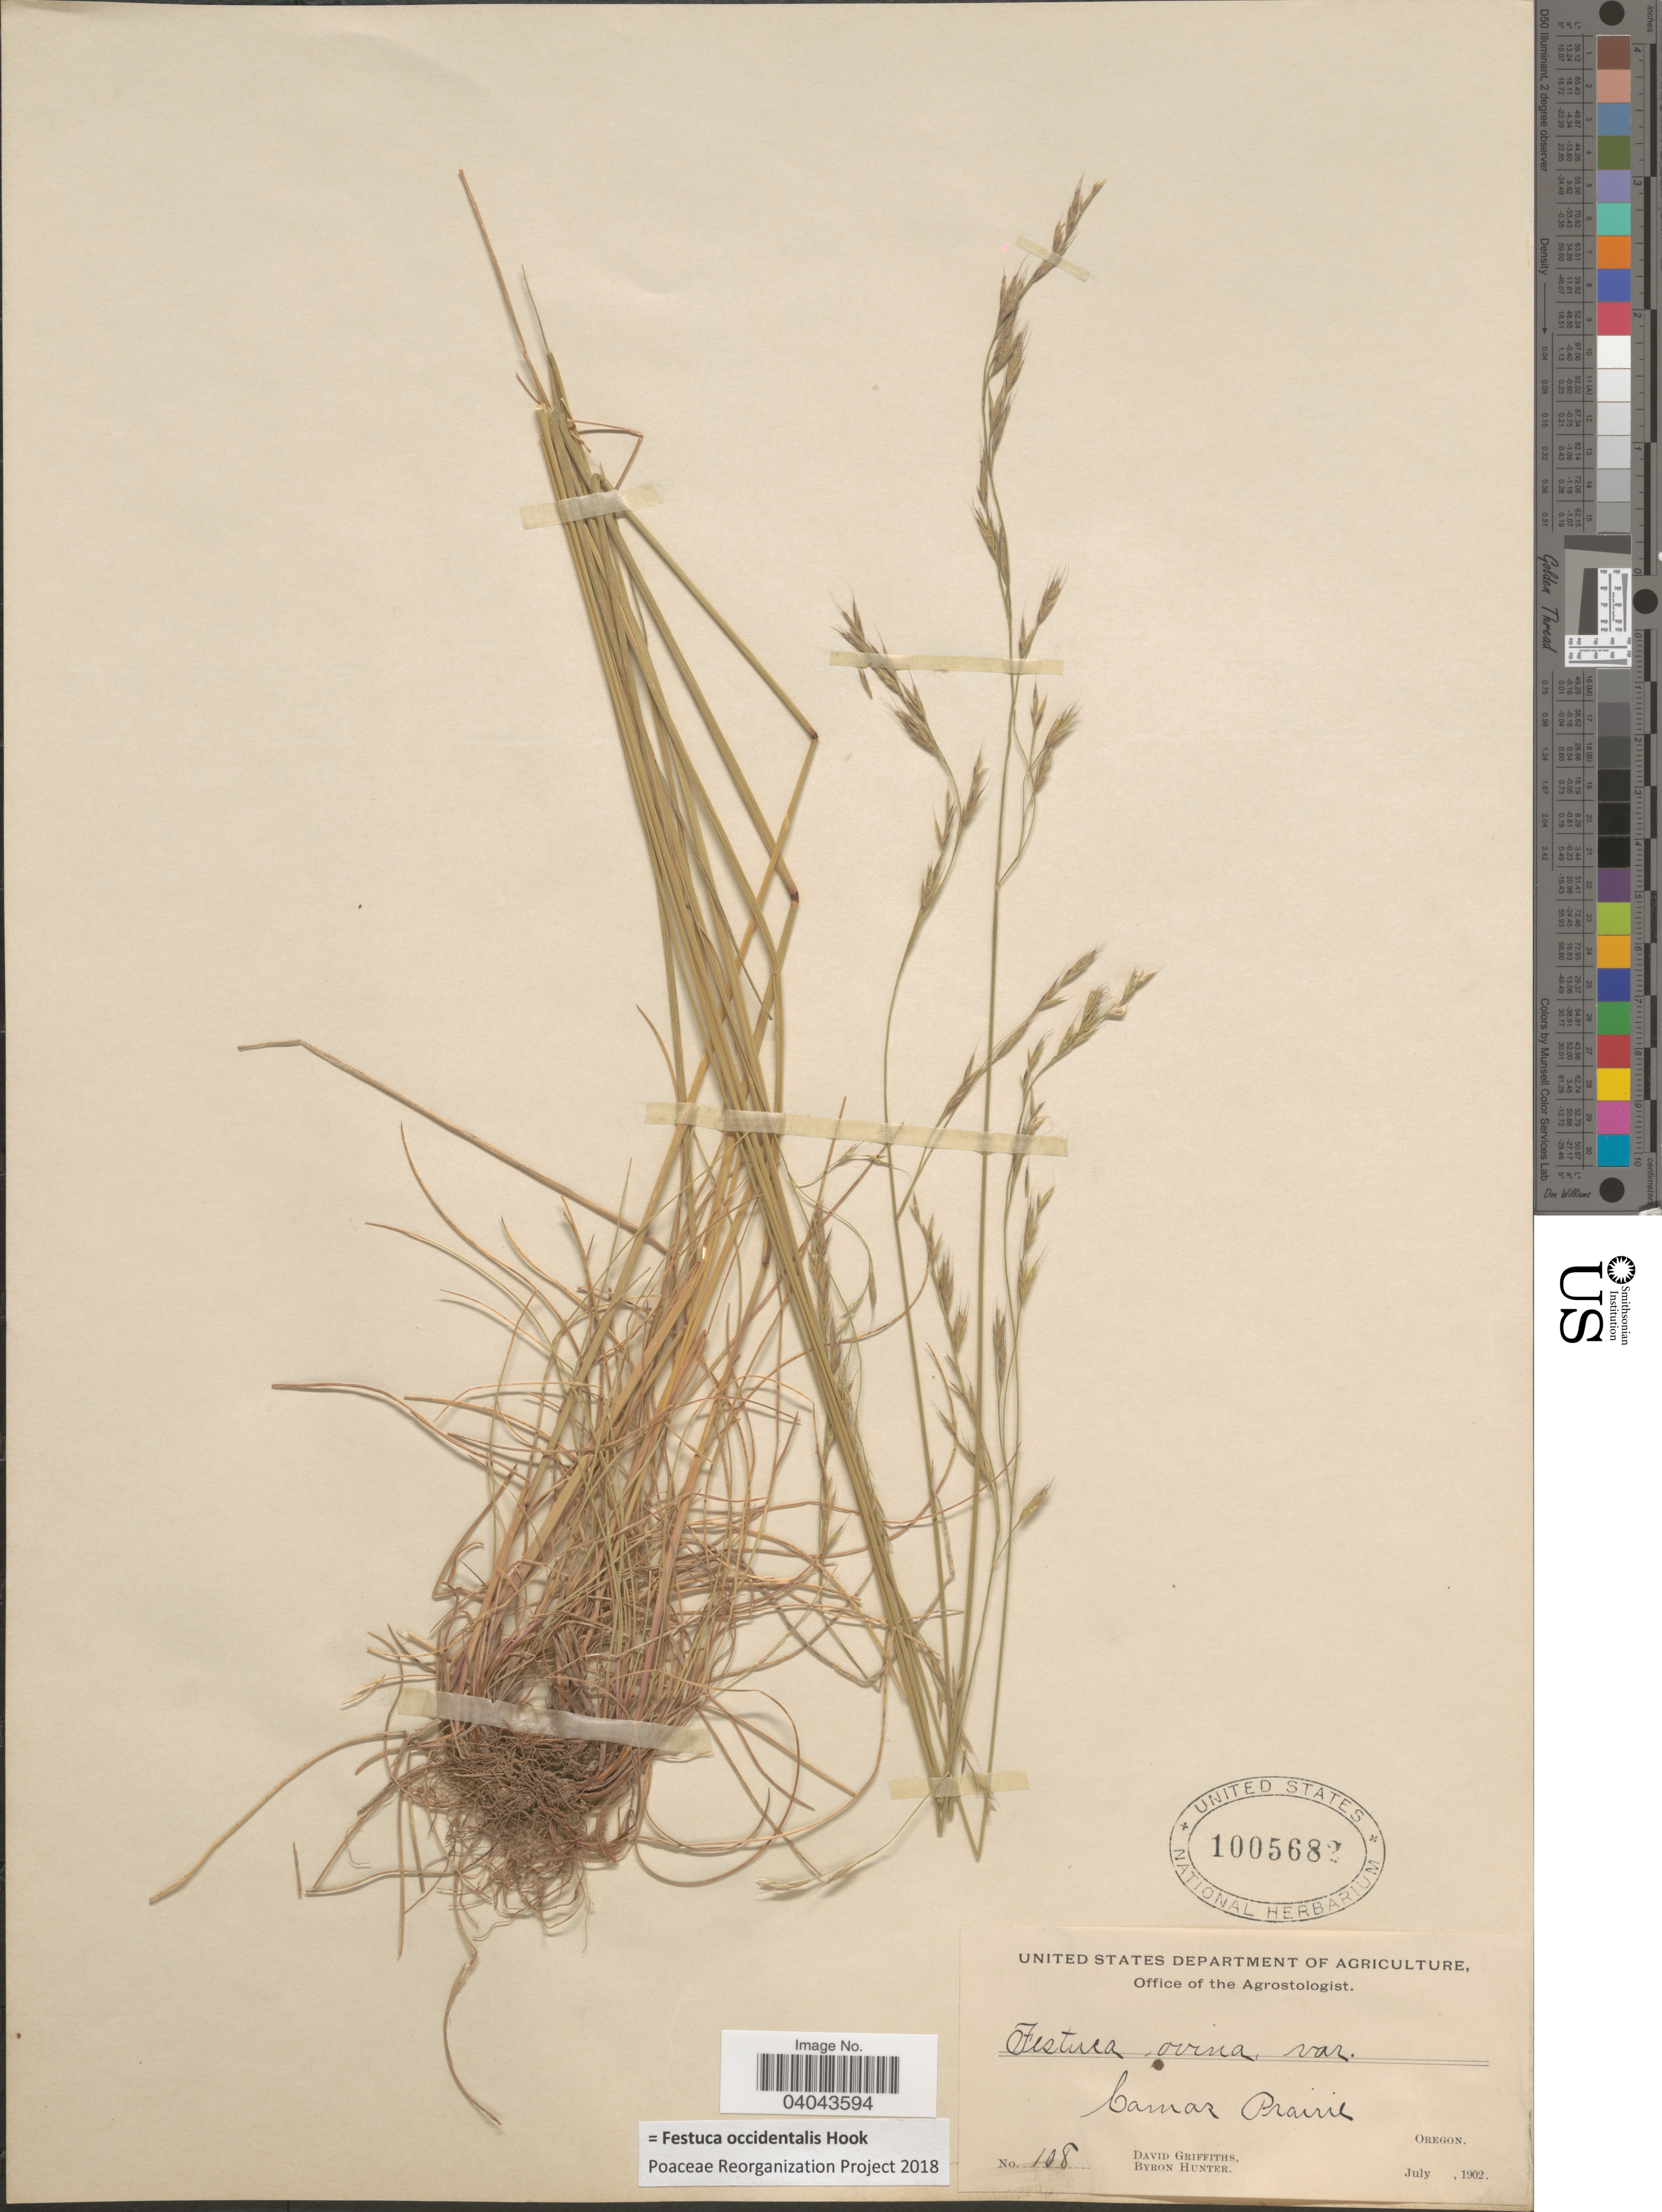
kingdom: Plantae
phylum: Tracheophyta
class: Liliopsida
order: Poales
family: Poaceae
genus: Festuca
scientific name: Festuca occidentalis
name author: Hook.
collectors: D. Griffiths & B. Hunter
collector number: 108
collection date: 1902-07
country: United States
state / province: Oregon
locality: Camas Prairie.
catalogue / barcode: US 1005682